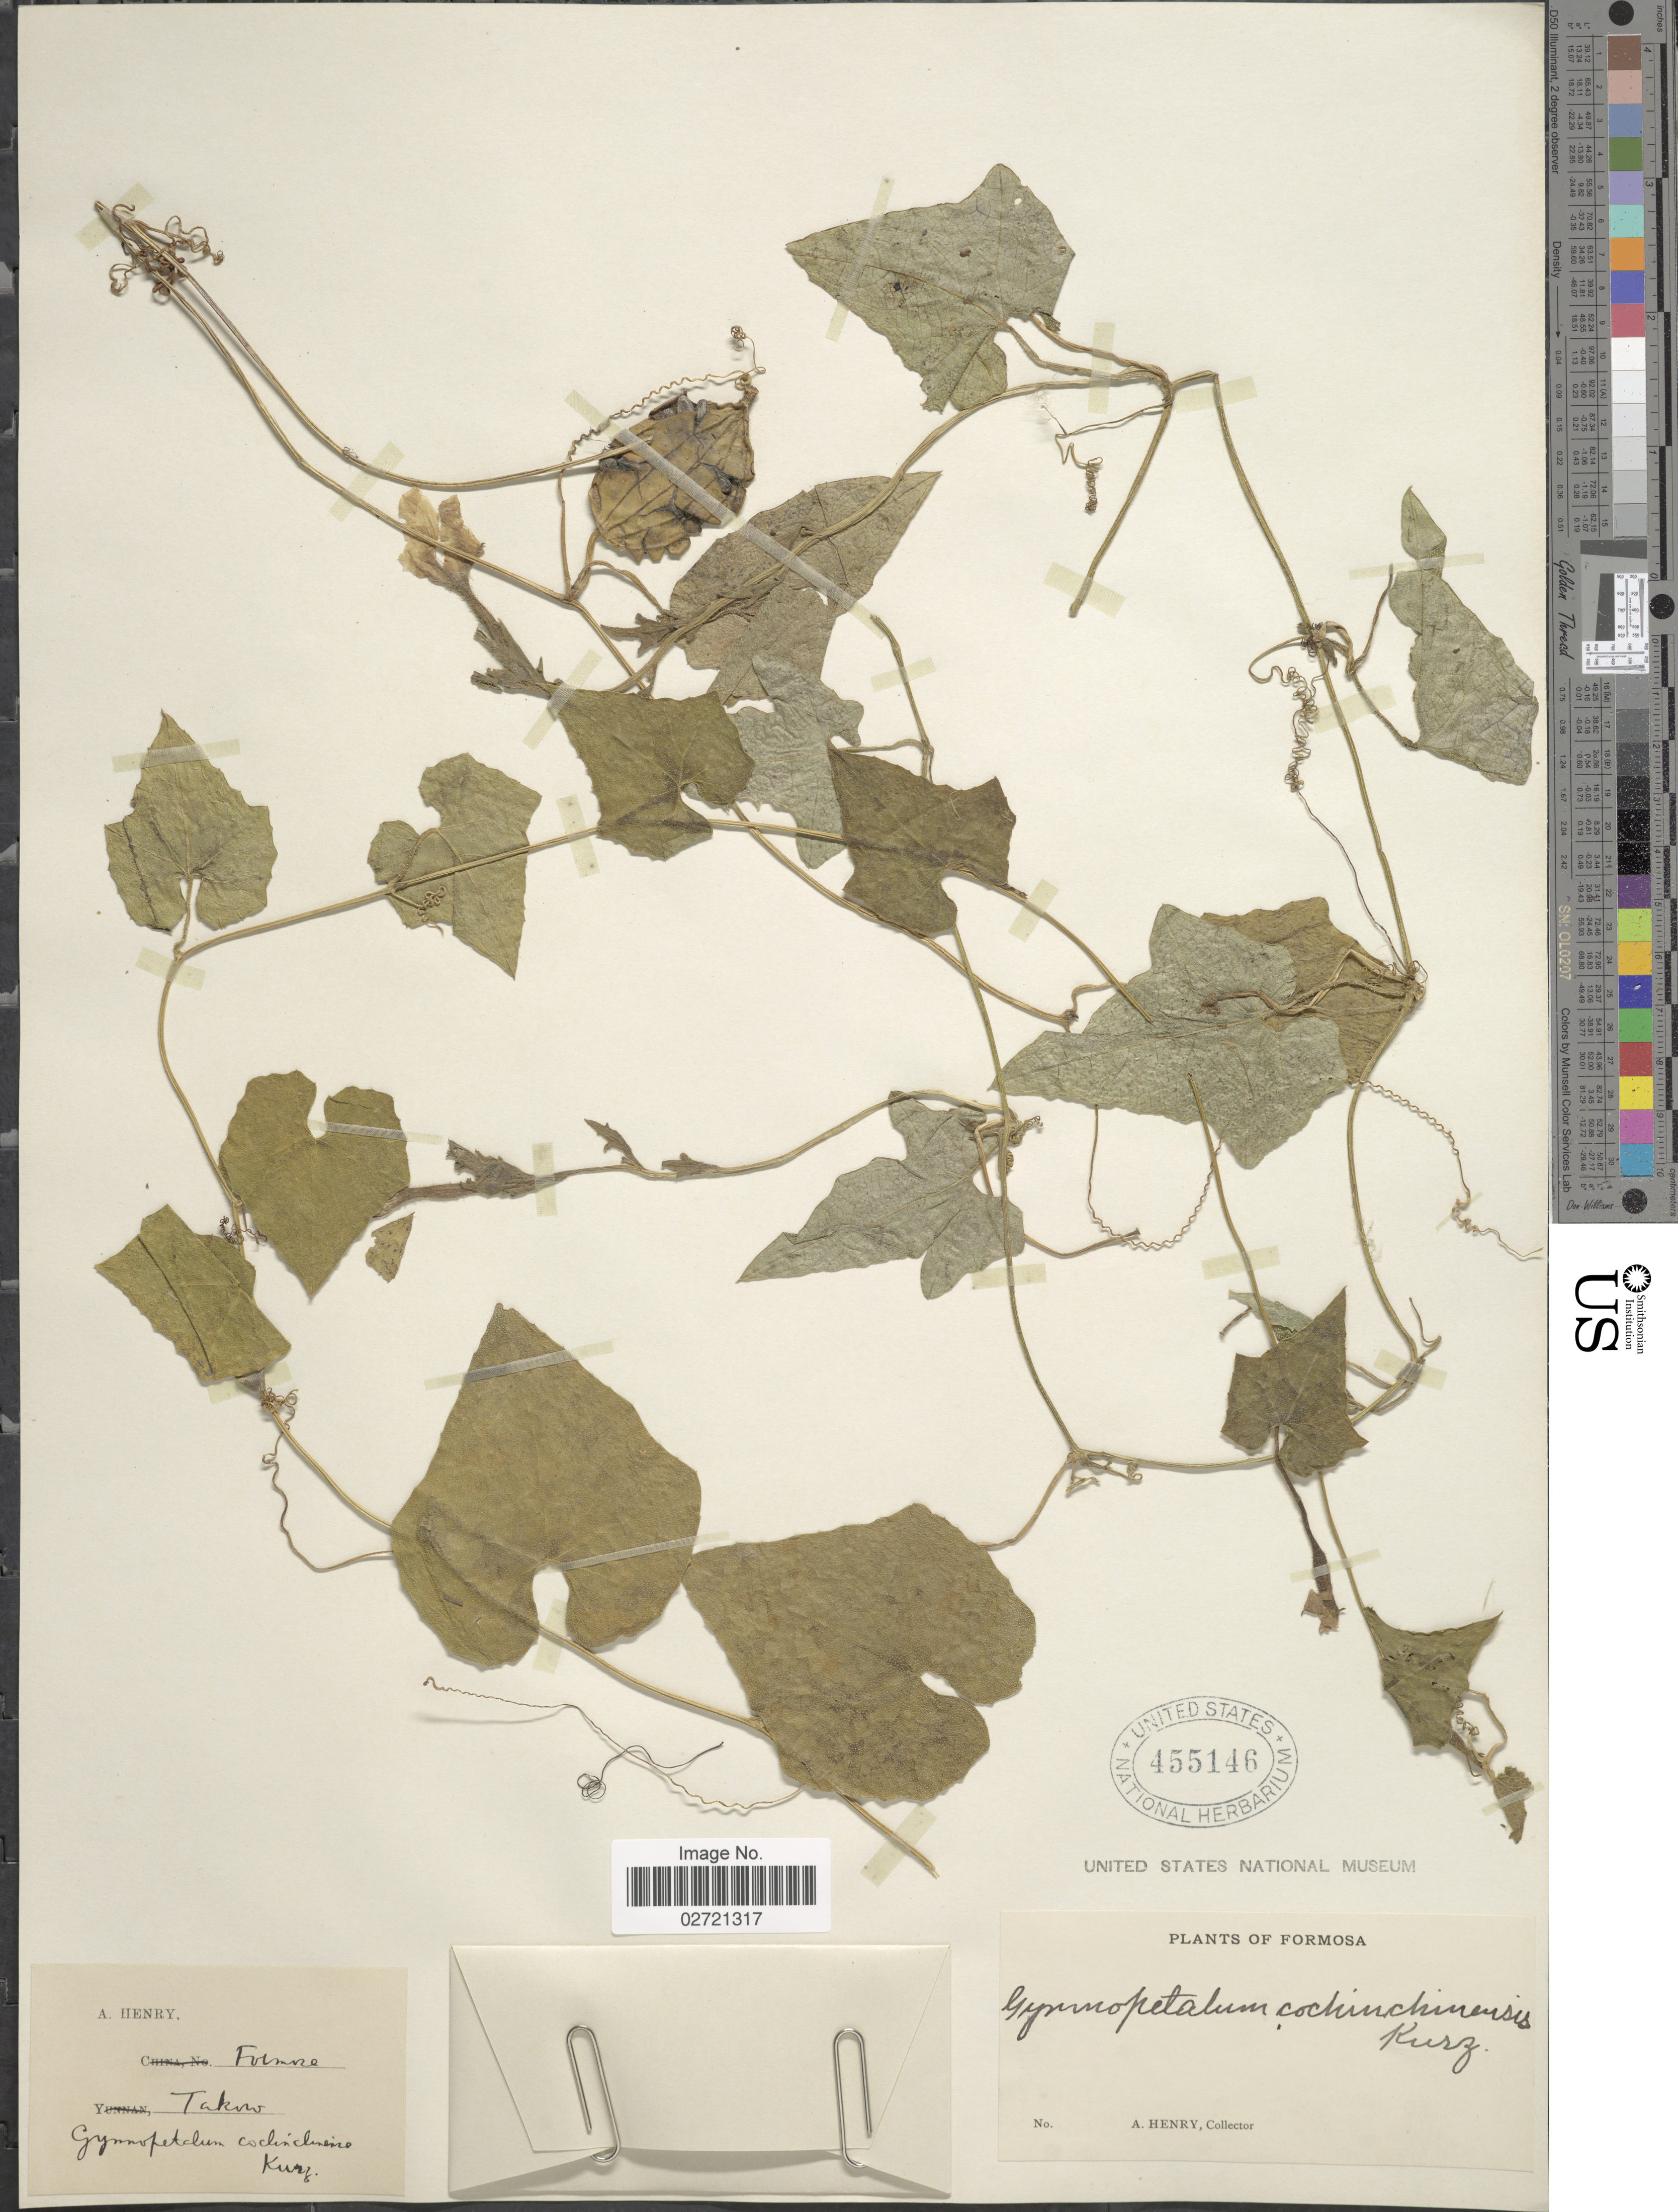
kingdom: Plantae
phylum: Tracheophyta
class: Magnoliopsida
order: Cucurbitales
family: Cucurbitaceae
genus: Trichosanthes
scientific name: Trichosanthes costata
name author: Blume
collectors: A. Henry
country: Taiwan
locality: Formosa, Takow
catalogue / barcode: US 455146